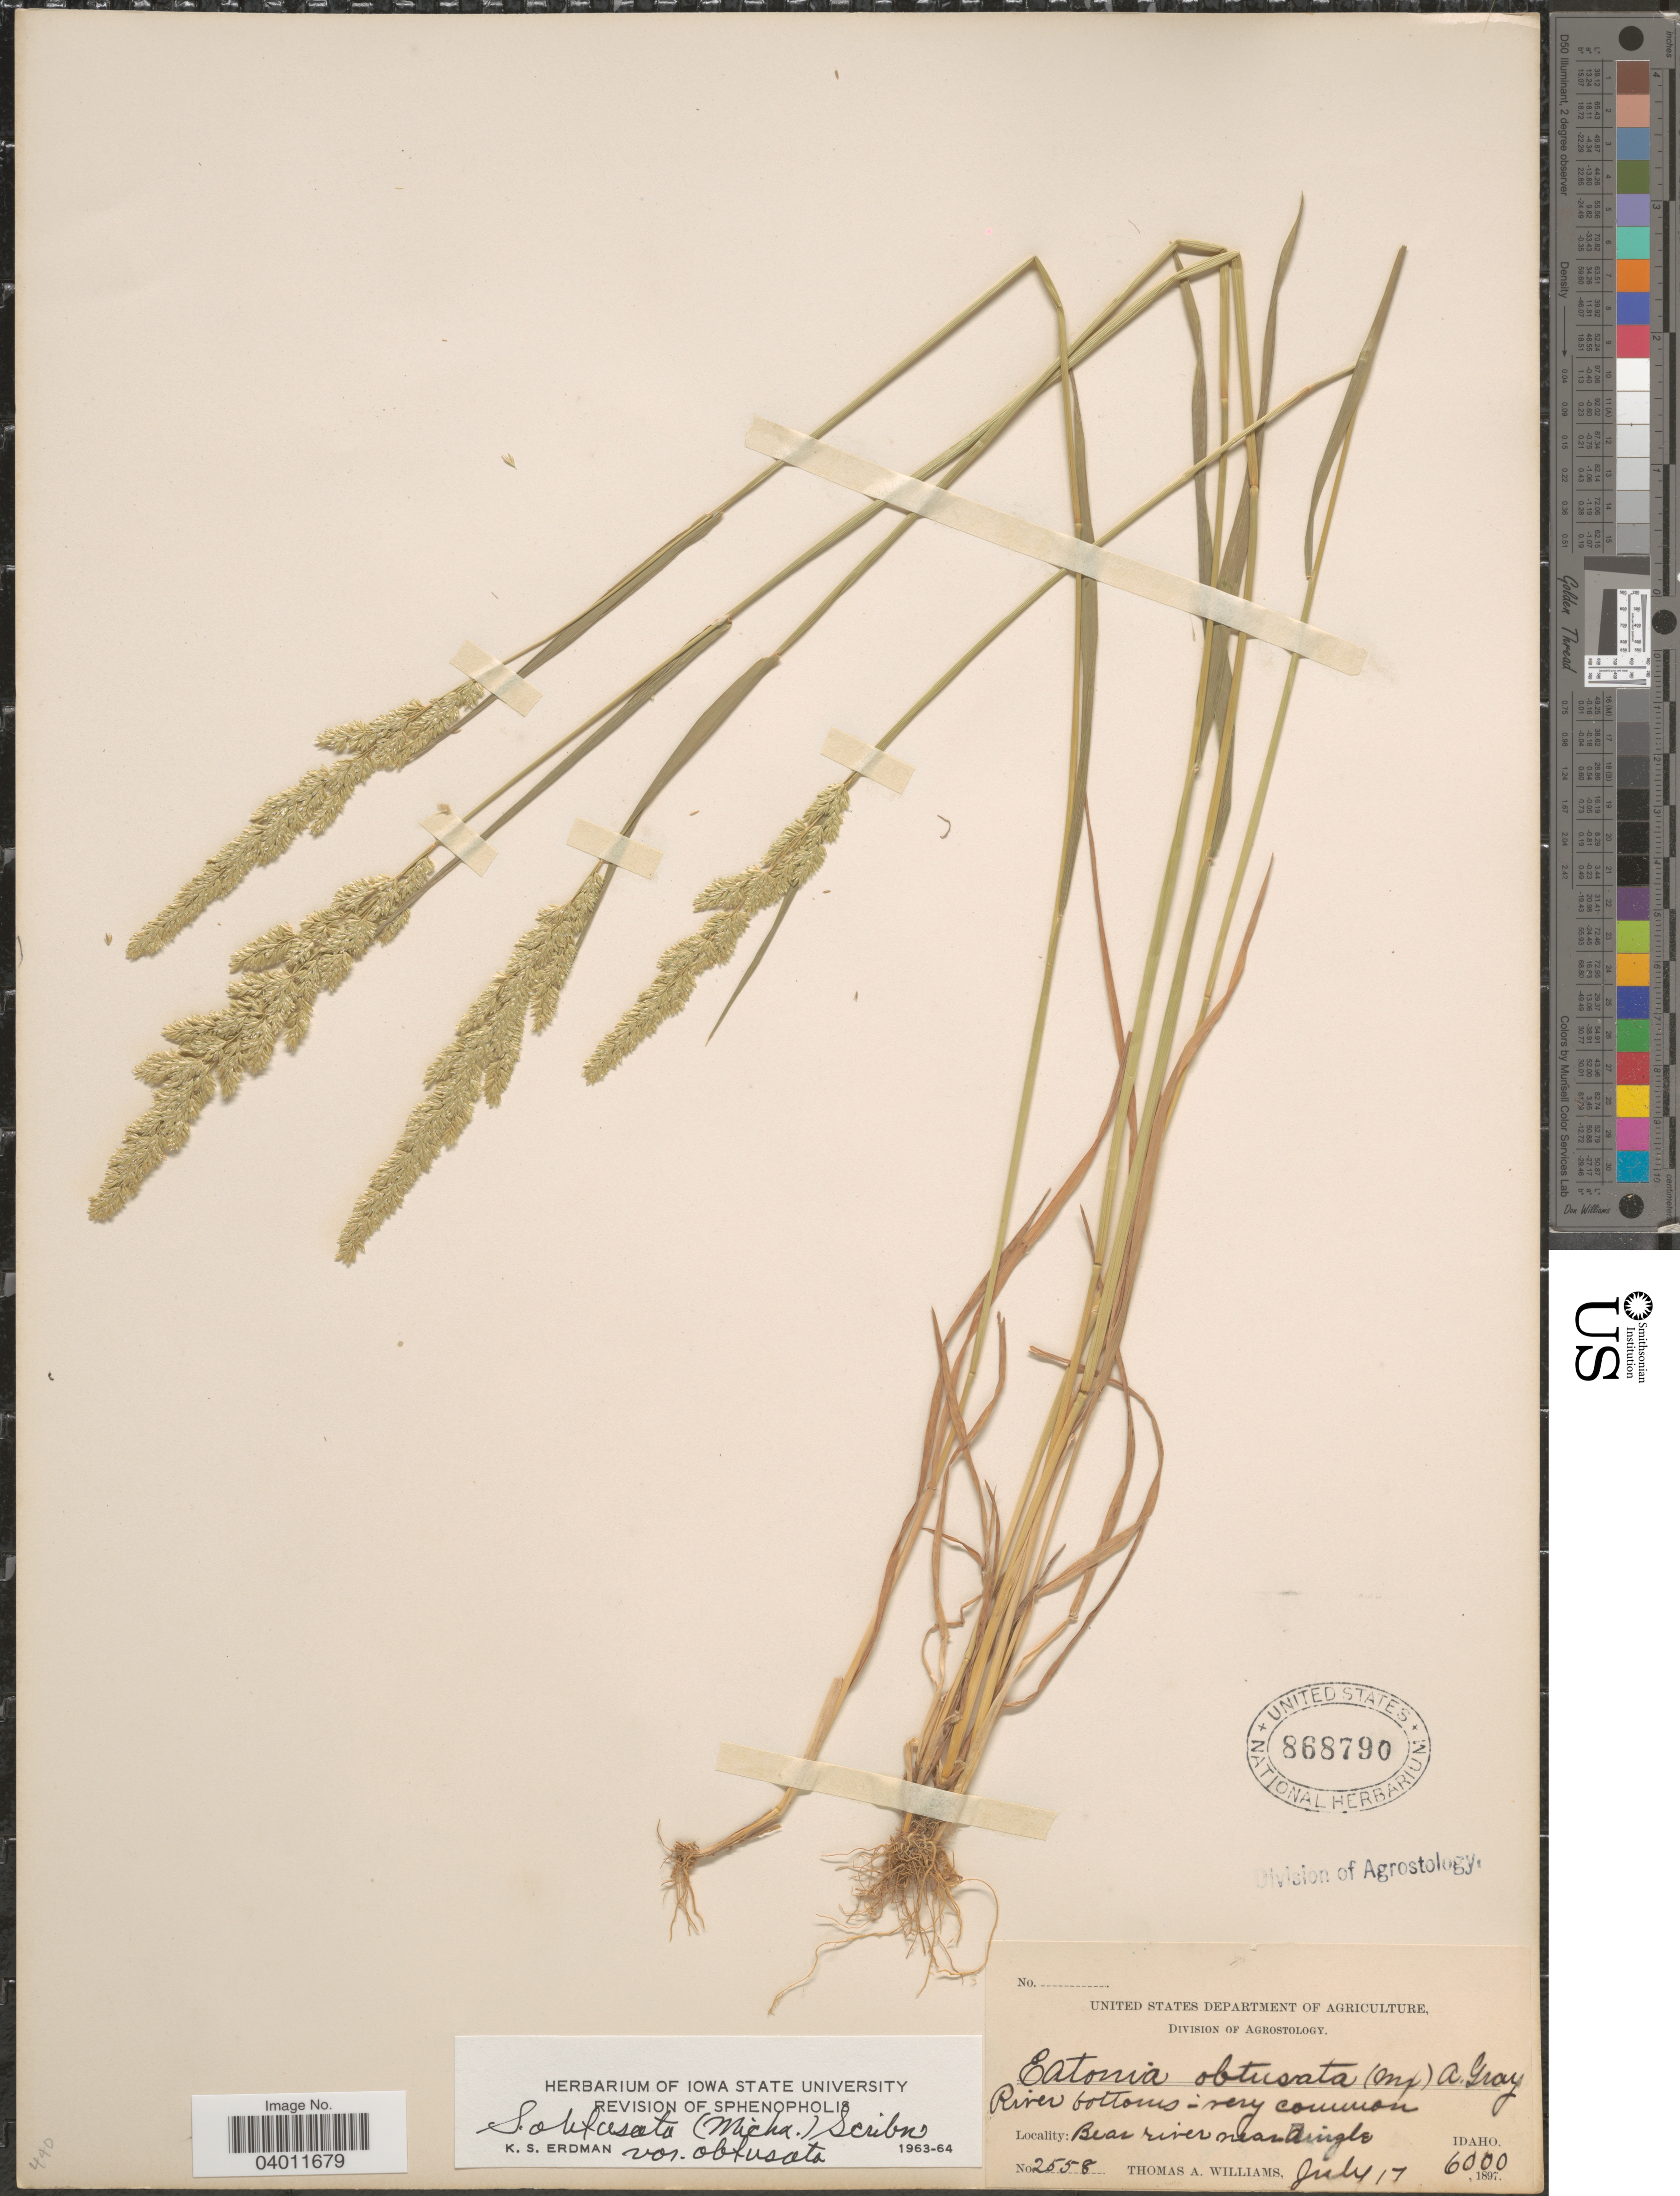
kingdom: Plantae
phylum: Tracheophyta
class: Liliopsida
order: Poales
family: Poaceae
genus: Sphenopholis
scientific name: Sphenopholis obtusata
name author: (Michx.) Scribn.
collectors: T. A. Williams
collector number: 2558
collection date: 1897-07-17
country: United States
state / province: Idaho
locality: River bottoms - very common. Bear river near Dingle.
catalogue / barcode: US 868790